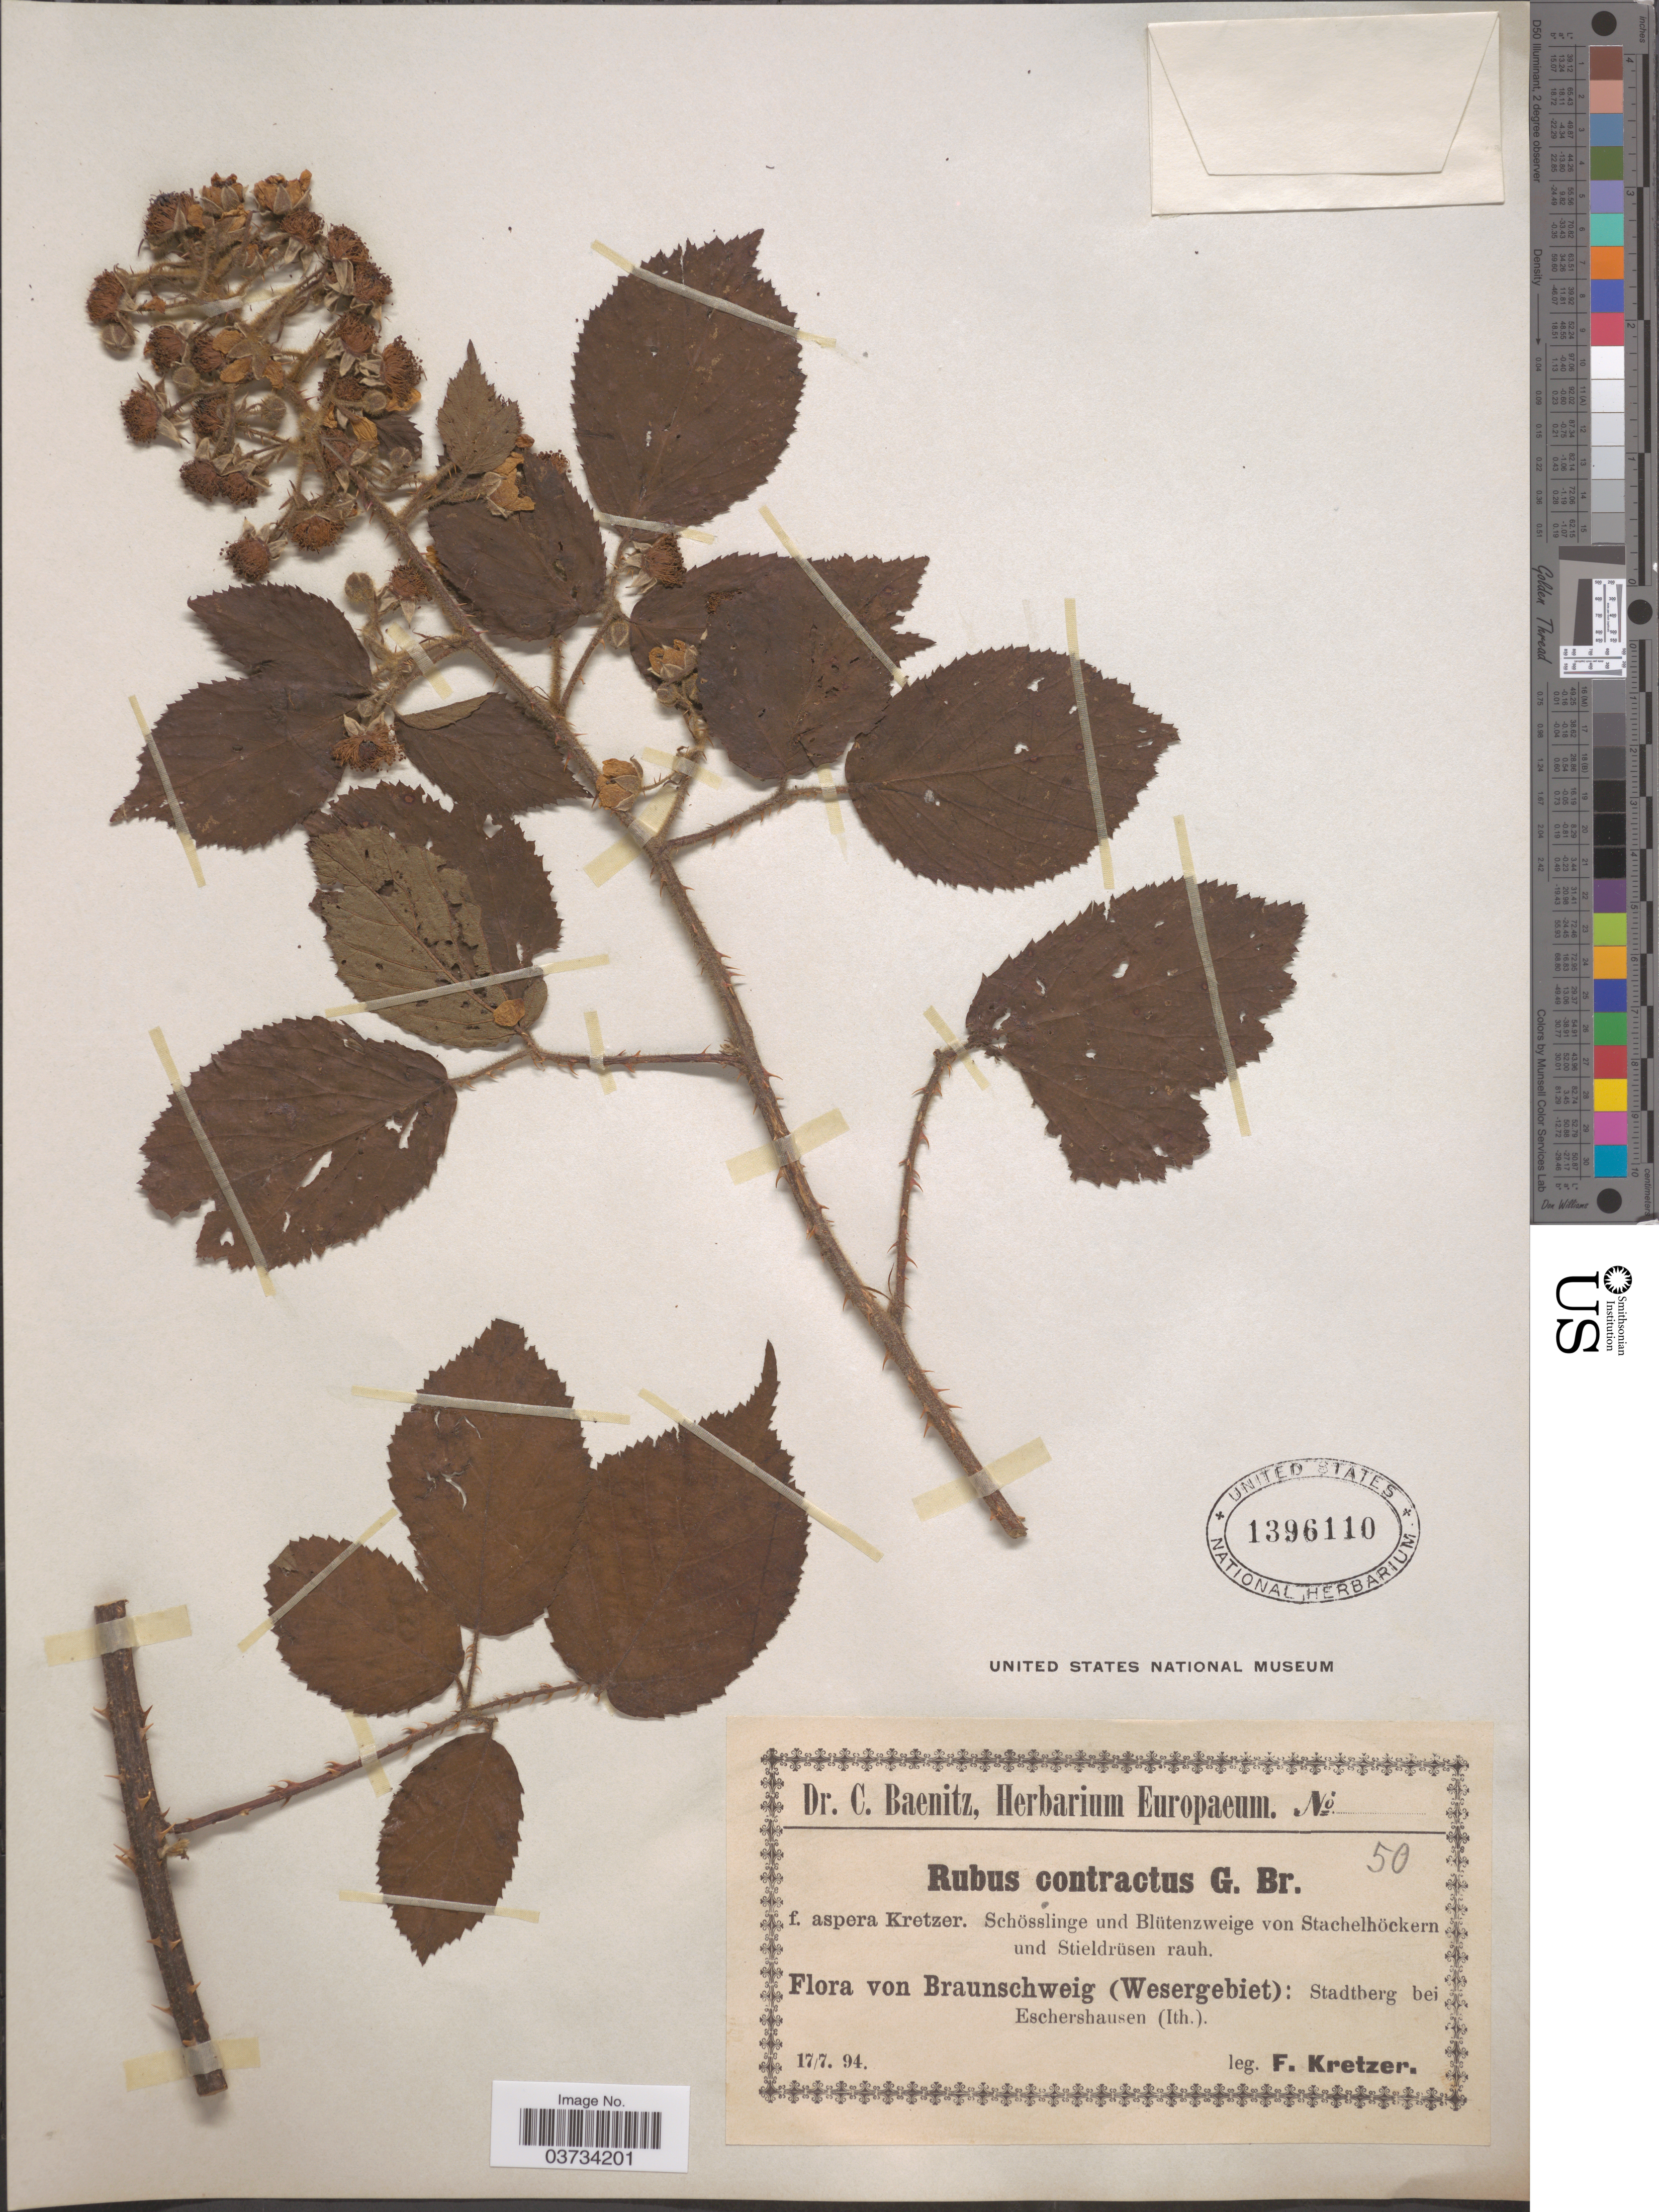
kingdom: Plantae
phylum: Tracheophyta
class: Magnoliopsida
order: Rosales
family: Rosaceae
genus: Rubus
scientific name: Rubus contractus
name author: G. Braun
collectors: F. Kretzer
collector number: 50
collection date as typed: Transcribed d/m/y: 17/7/94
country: Germany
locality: Braunschweig (Wesergebiet): Stadtberg bei Eschershausen (Ith.).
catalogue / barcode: US 1396110